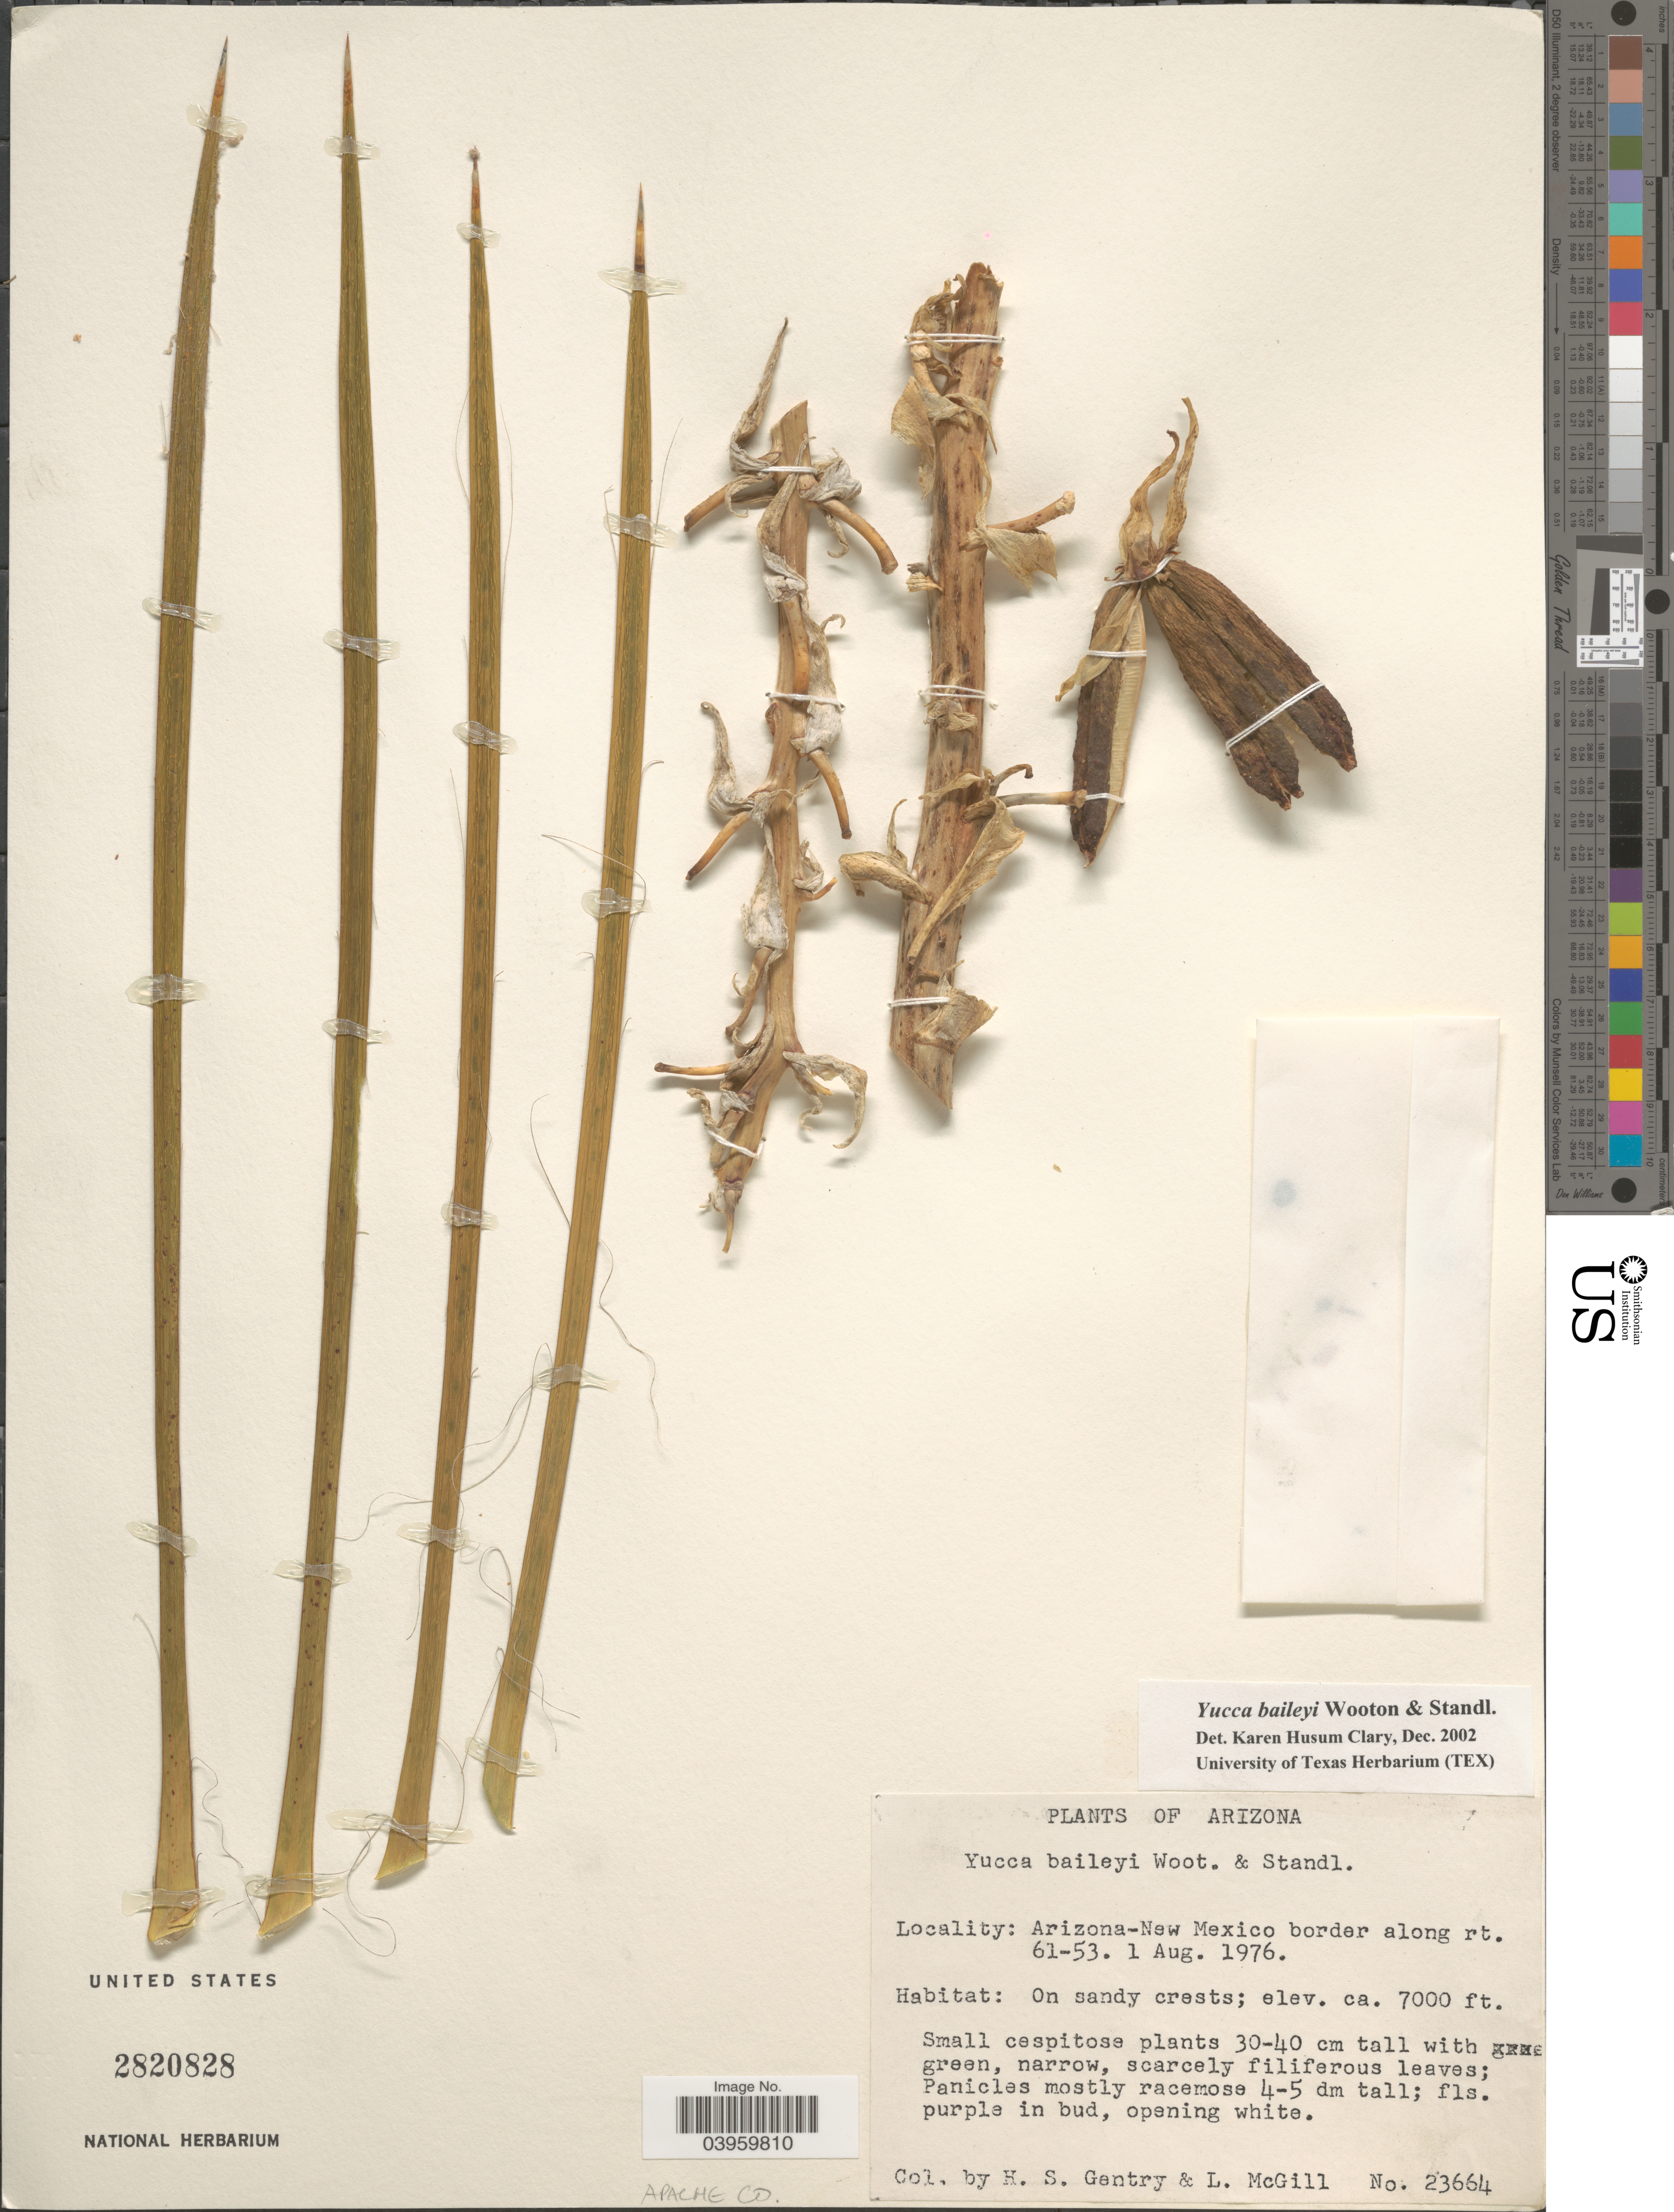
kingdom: Plantae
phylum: Tracheophyta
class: Liliopsida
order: Asparagales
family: Asparagaceae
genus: Yucca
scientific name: Yucca baileyi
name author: Wooton & Standl.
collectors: H. S. Gentry & L. McGill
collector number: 23664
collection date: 1976-08-01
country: United States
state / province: Arizona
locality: Arizona-New Mexico border along rt. 61-53. Apache Co.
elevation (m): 2134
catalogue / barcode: US 2820828